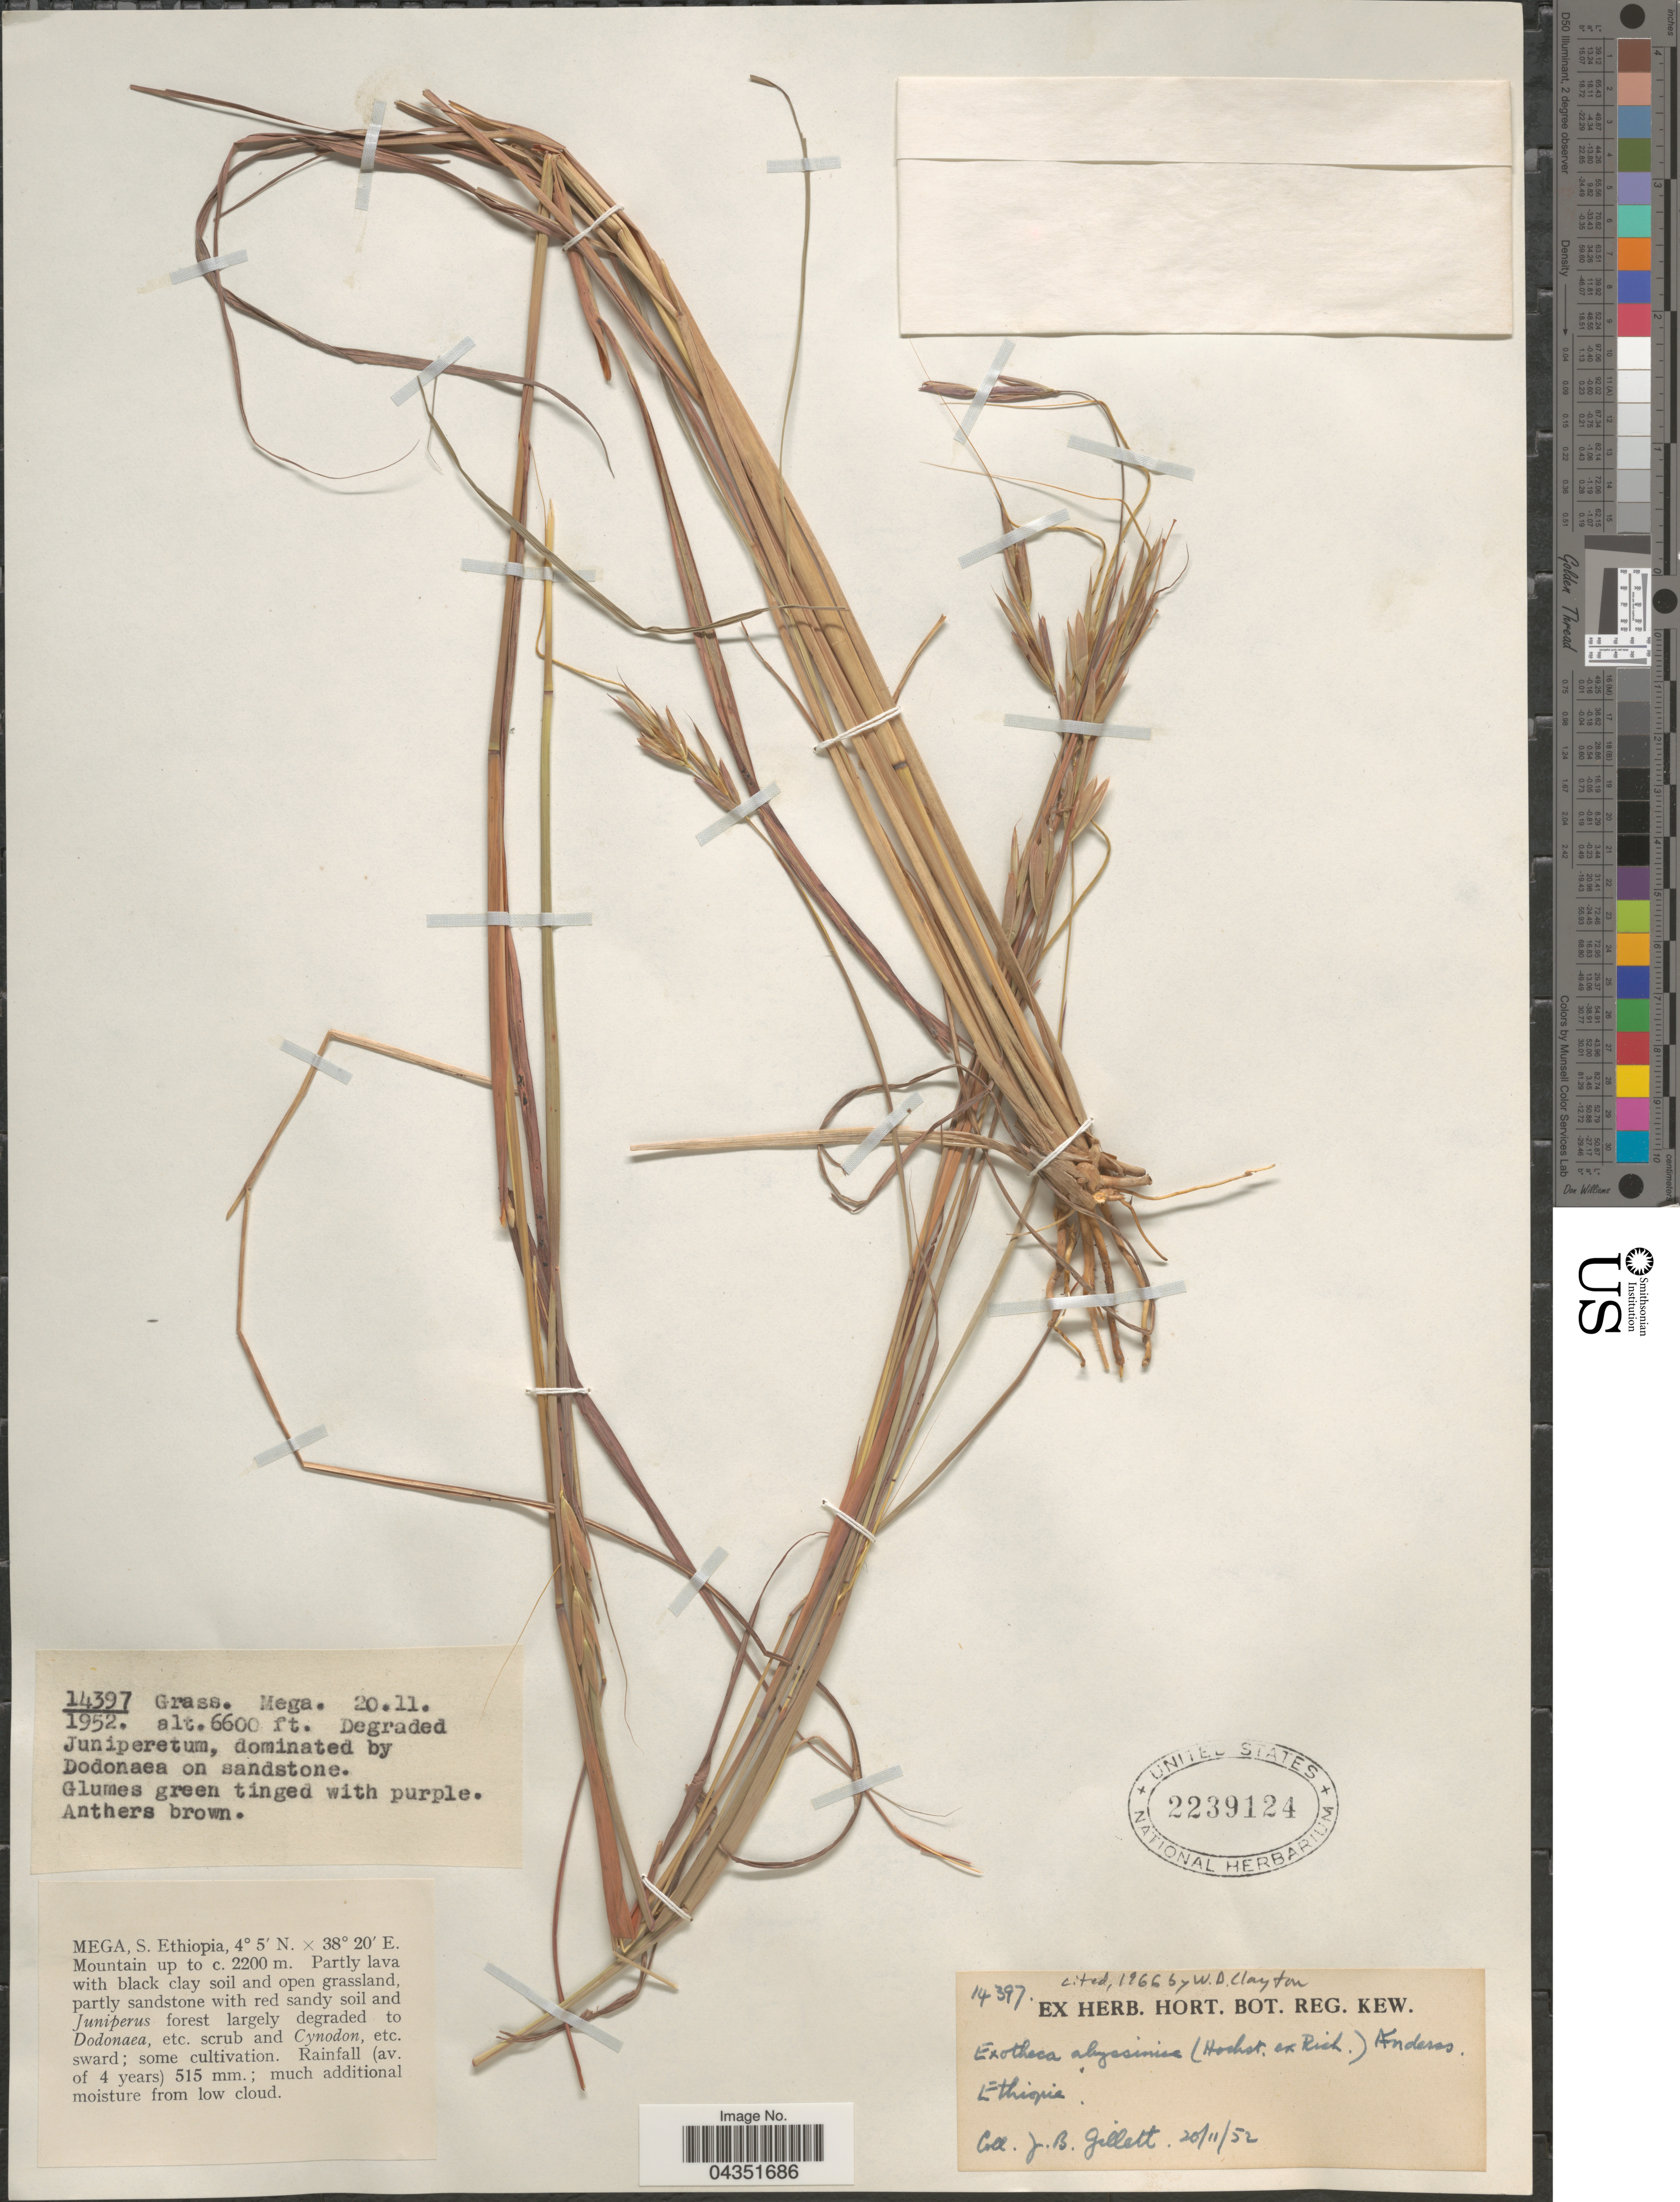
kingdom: Plantae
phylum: Tracheophyta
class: Liliopsida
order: Poales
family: Poaceae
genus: Exotheca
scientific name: Exotheca abyssinica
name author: (Hochst. ex A. Rich.) Andersson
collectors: J. B. Gillett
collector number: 14397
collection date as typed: Transcribed d/m/y: 20/11/52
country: Ethiopia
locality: Mega. S. Ethiopia.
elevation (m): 2012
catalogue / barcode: US 2239124